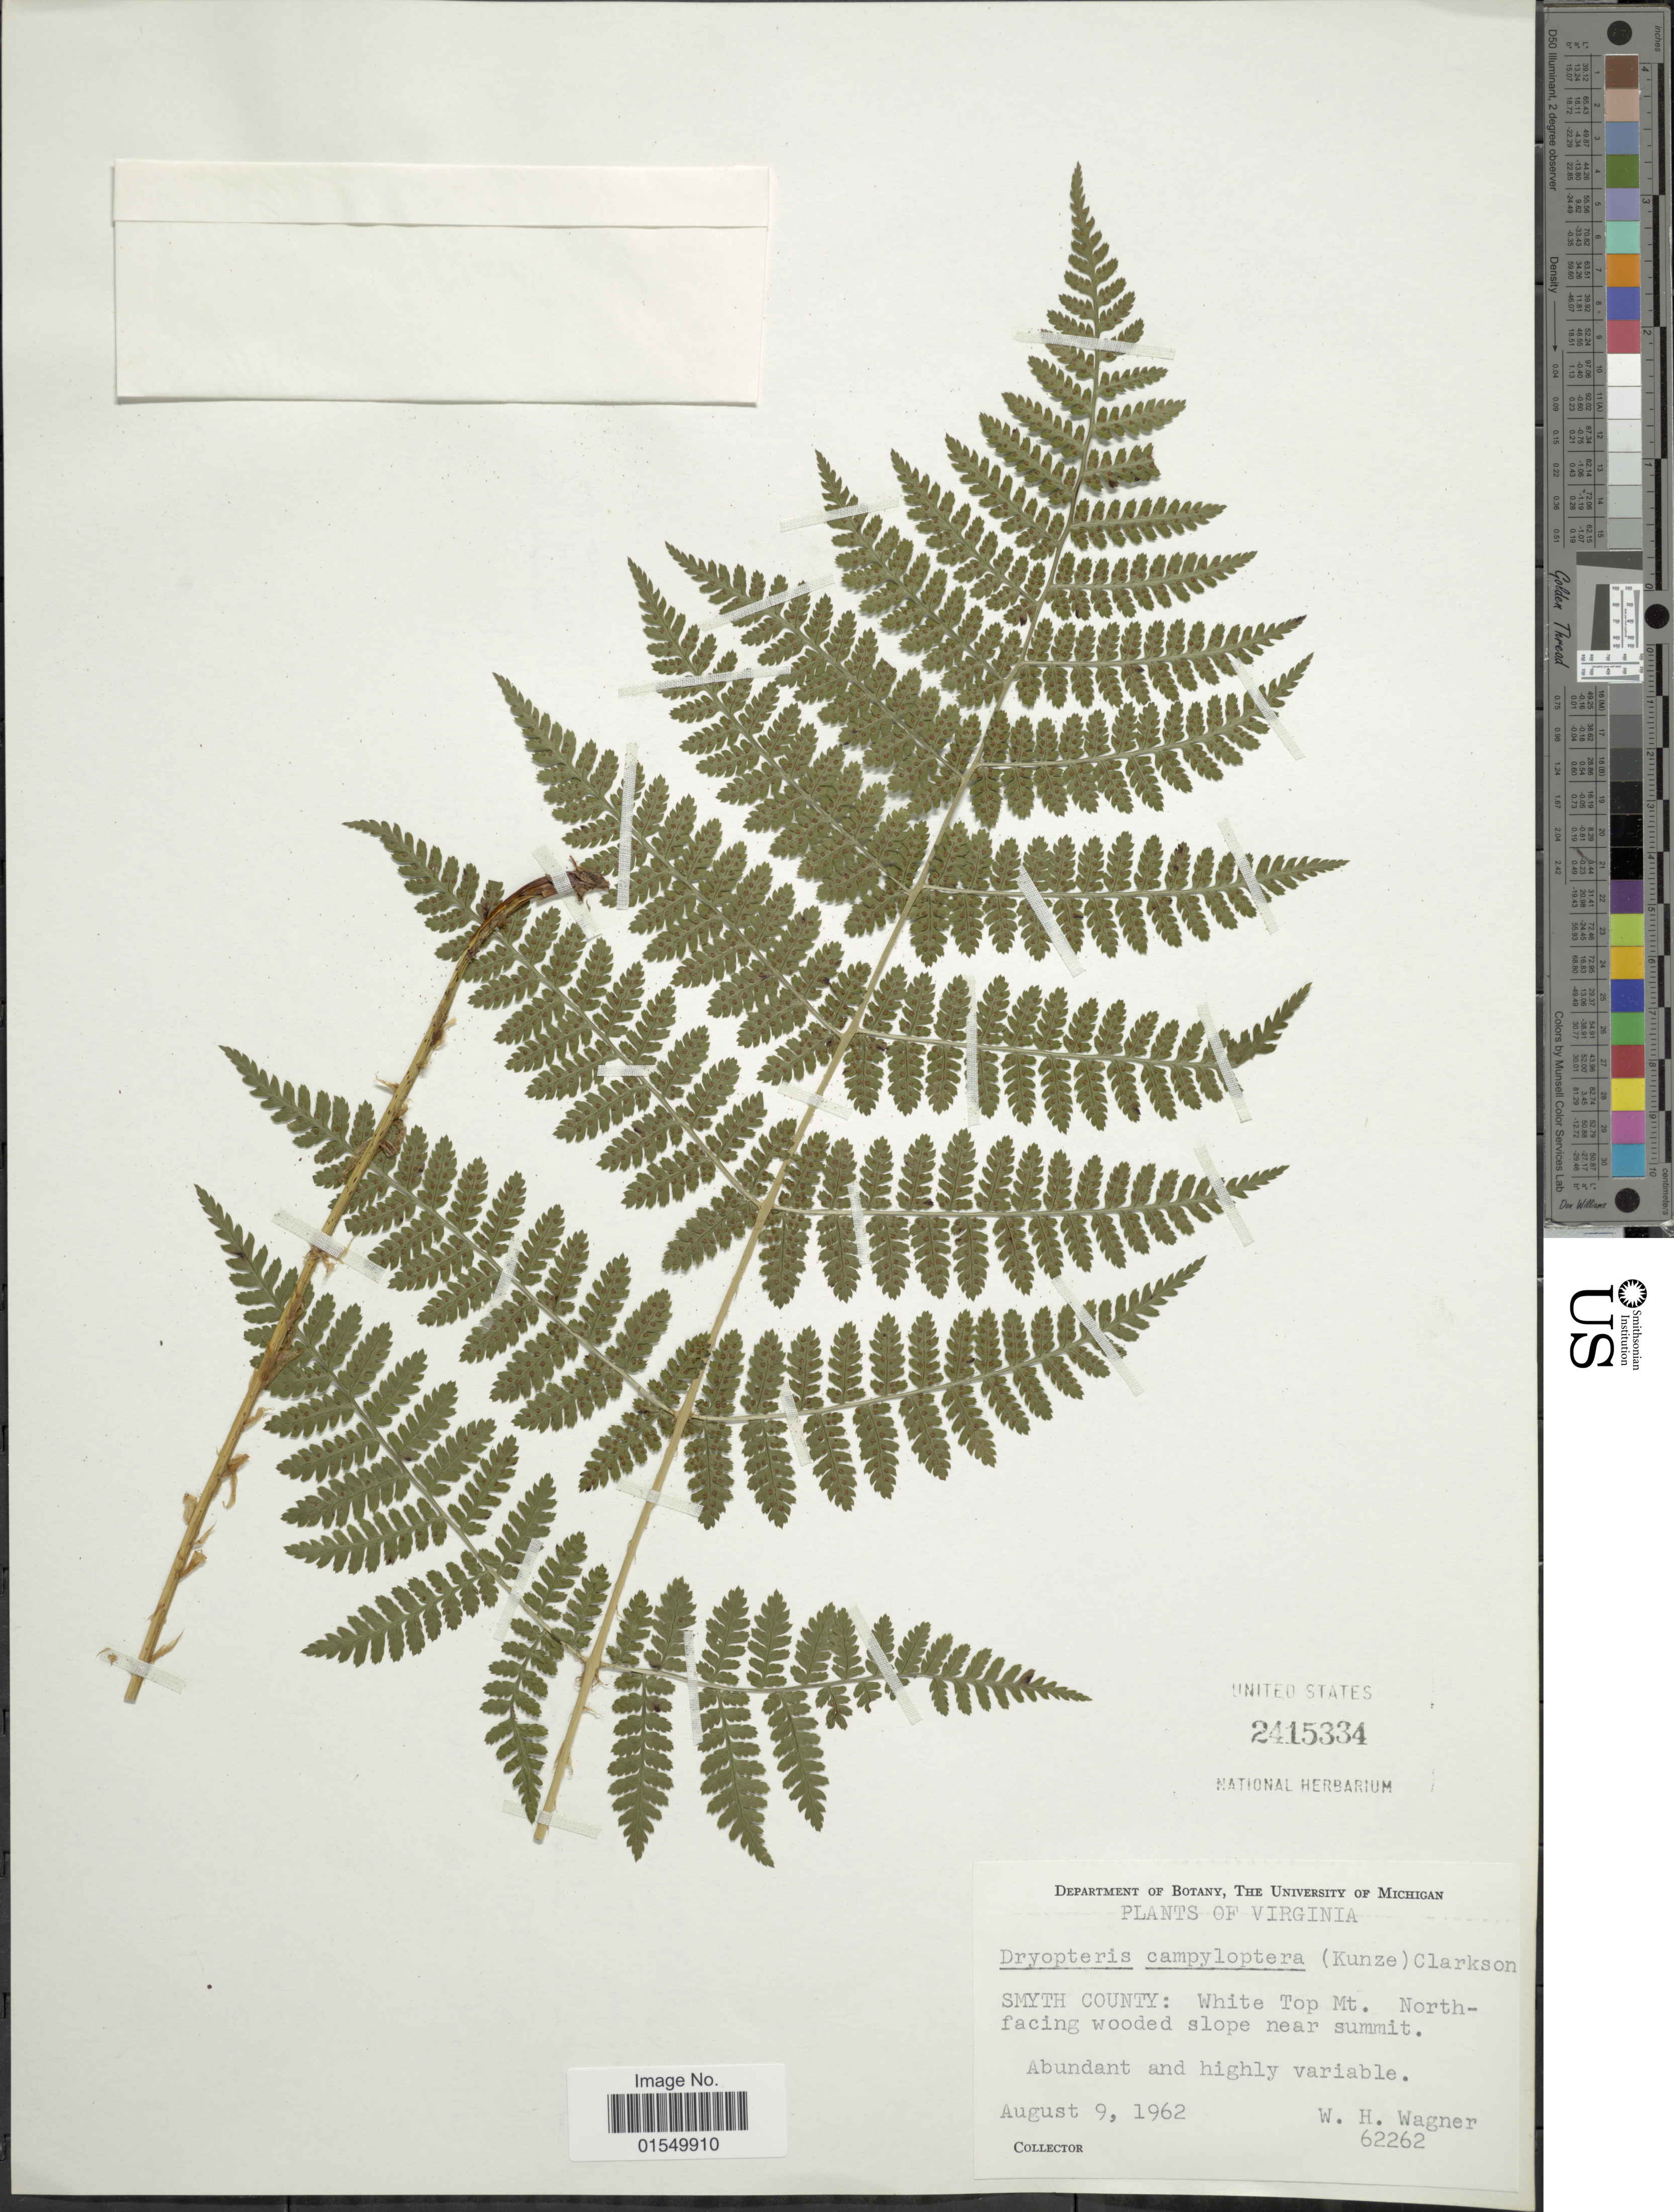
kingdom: Plantae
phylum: Tracheophyta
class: Polypodiopsida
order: Polypodiales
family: Dryopteridaceae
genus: Dryopteris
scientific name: Dryopteris campyloptera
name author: Clarkson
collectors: W. H. Wagner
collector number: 62262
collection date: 1962-08-09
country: United States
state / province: Virginia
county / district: Smyth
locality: Smyth County: White Top Mt., North-facing wooded slope near summit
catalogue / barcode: US 2415334